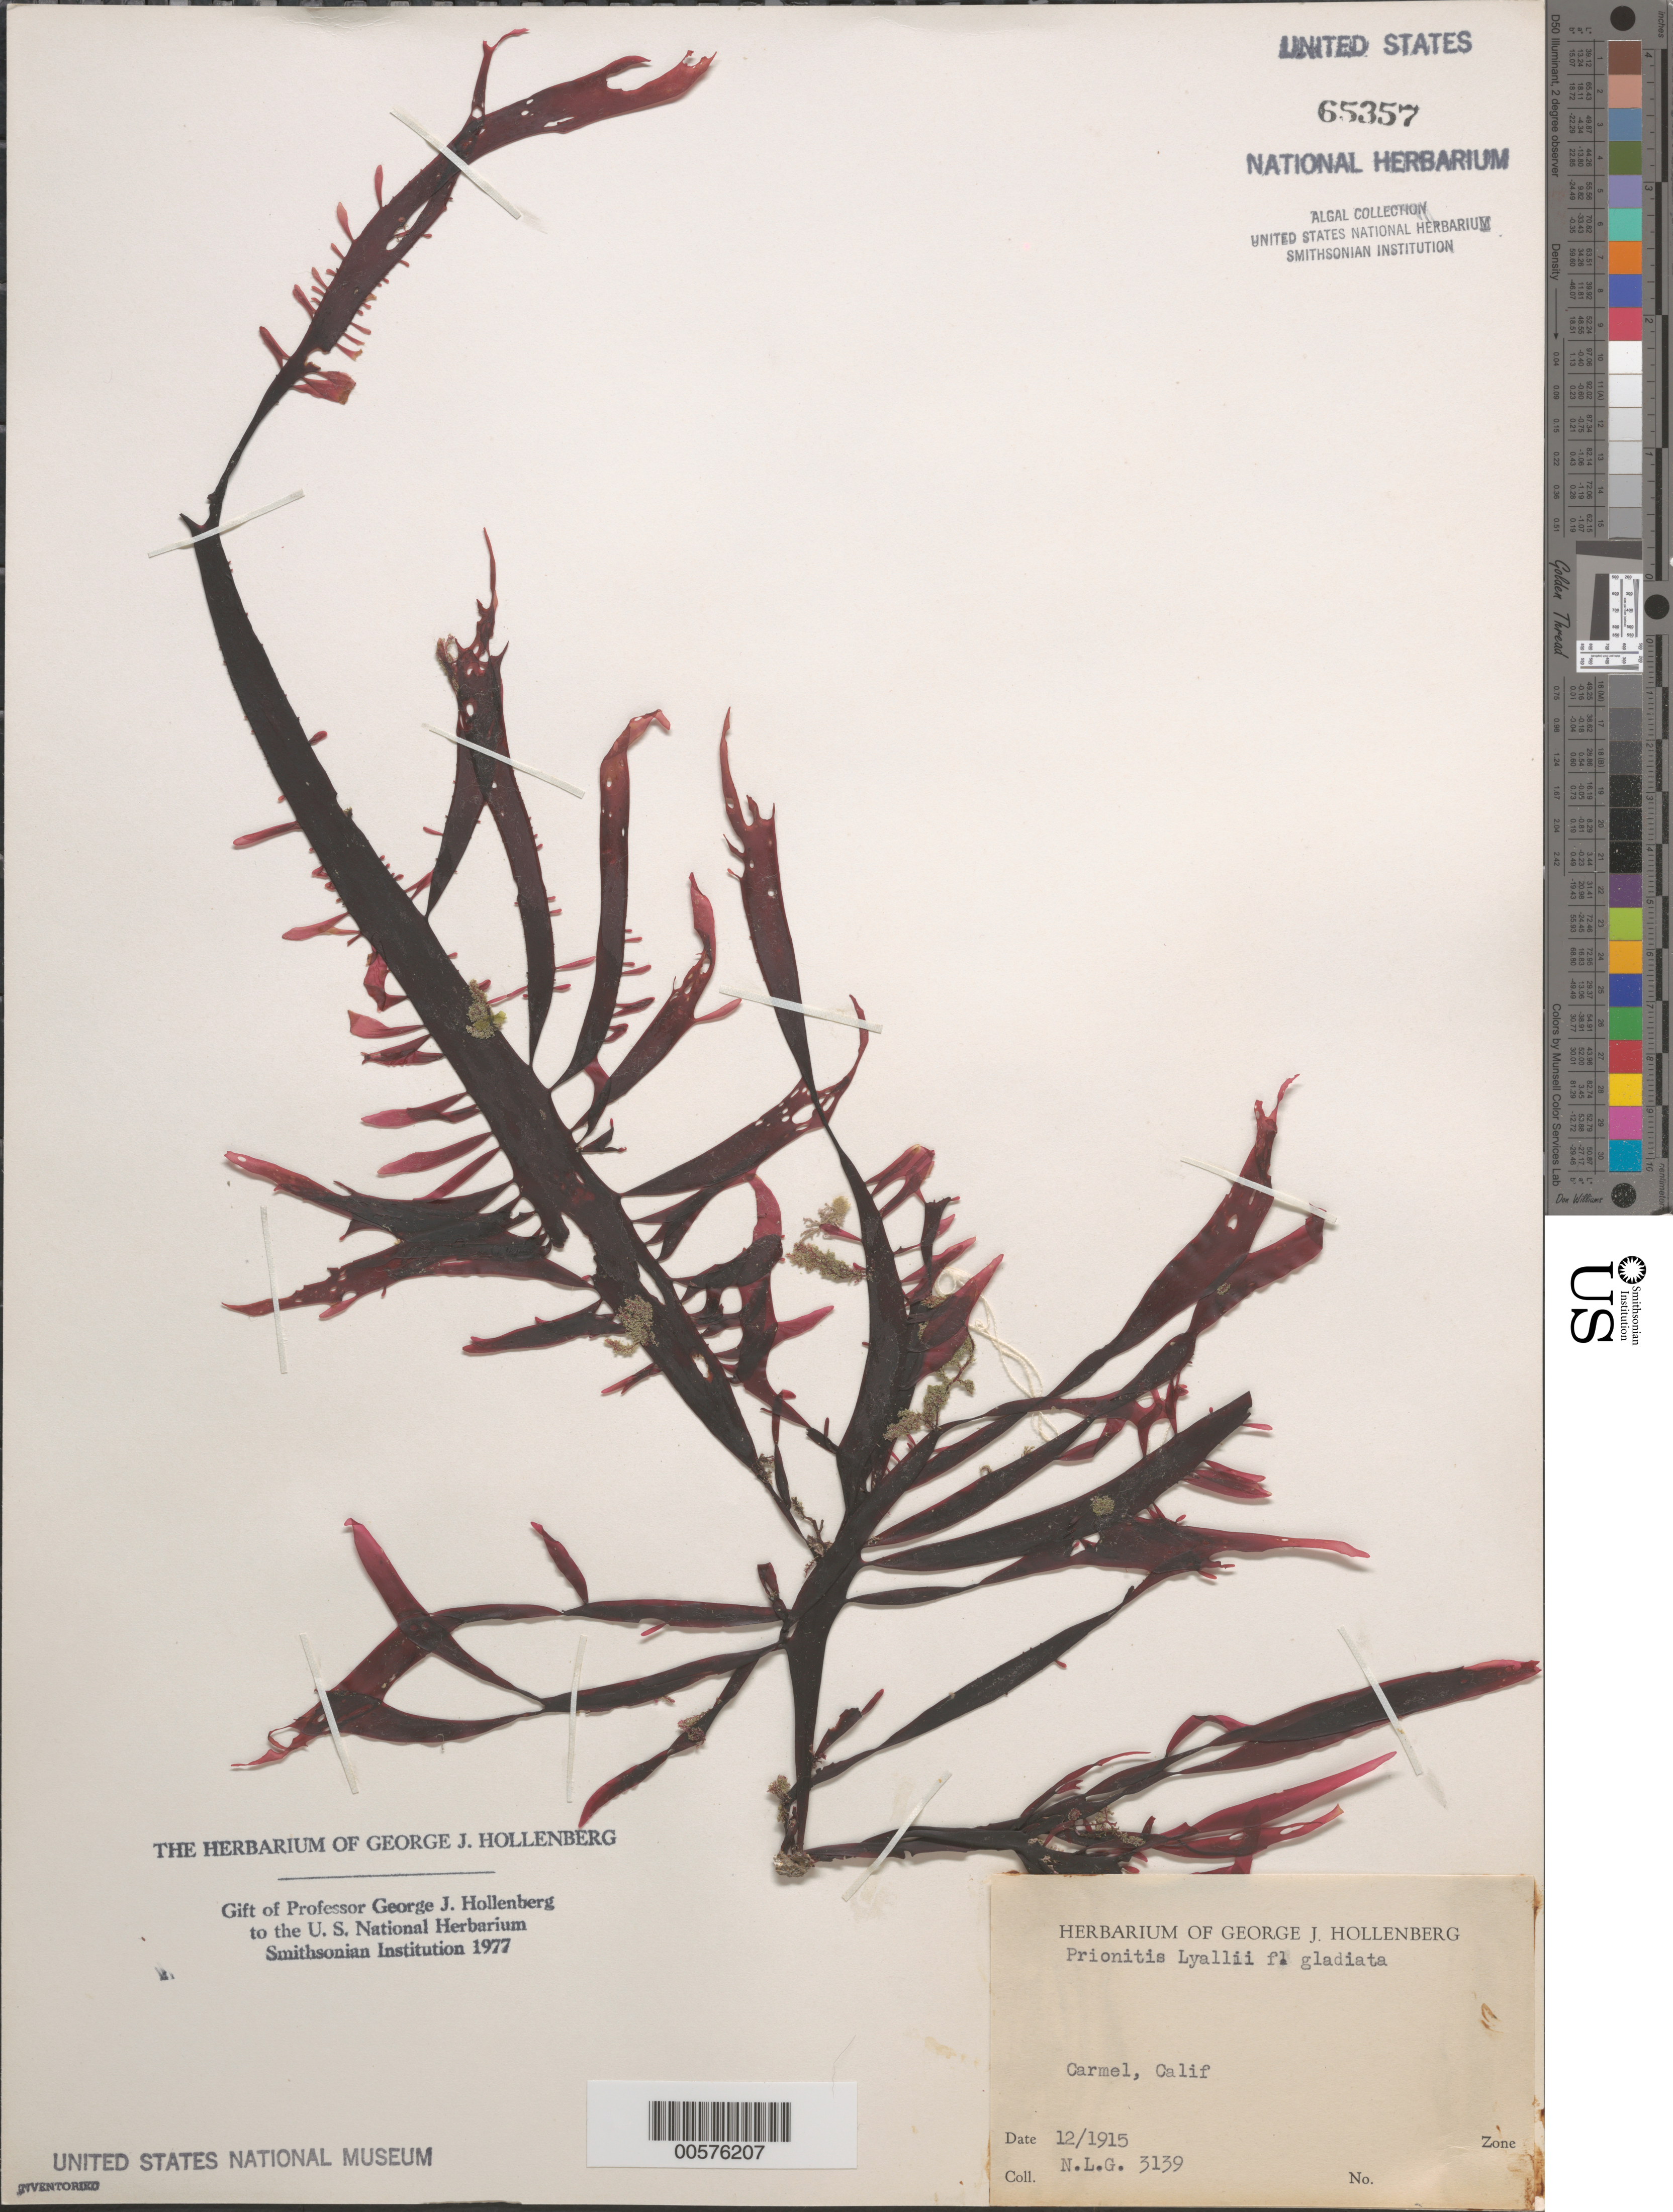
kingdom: Plantae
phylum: Rhodophyta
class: Florideophyceae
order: Cryptonemiales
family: Cryptonemiaceae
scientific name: Prionitis sternbergii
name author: (C. Agardh) J. Agardh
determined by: Algae name updating Project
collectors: N. Gardner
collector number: NLG 3139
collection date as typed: December, 1915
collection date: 1915-12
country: United States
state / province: California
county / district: Monterey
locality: Carmel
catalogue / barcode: US 65357